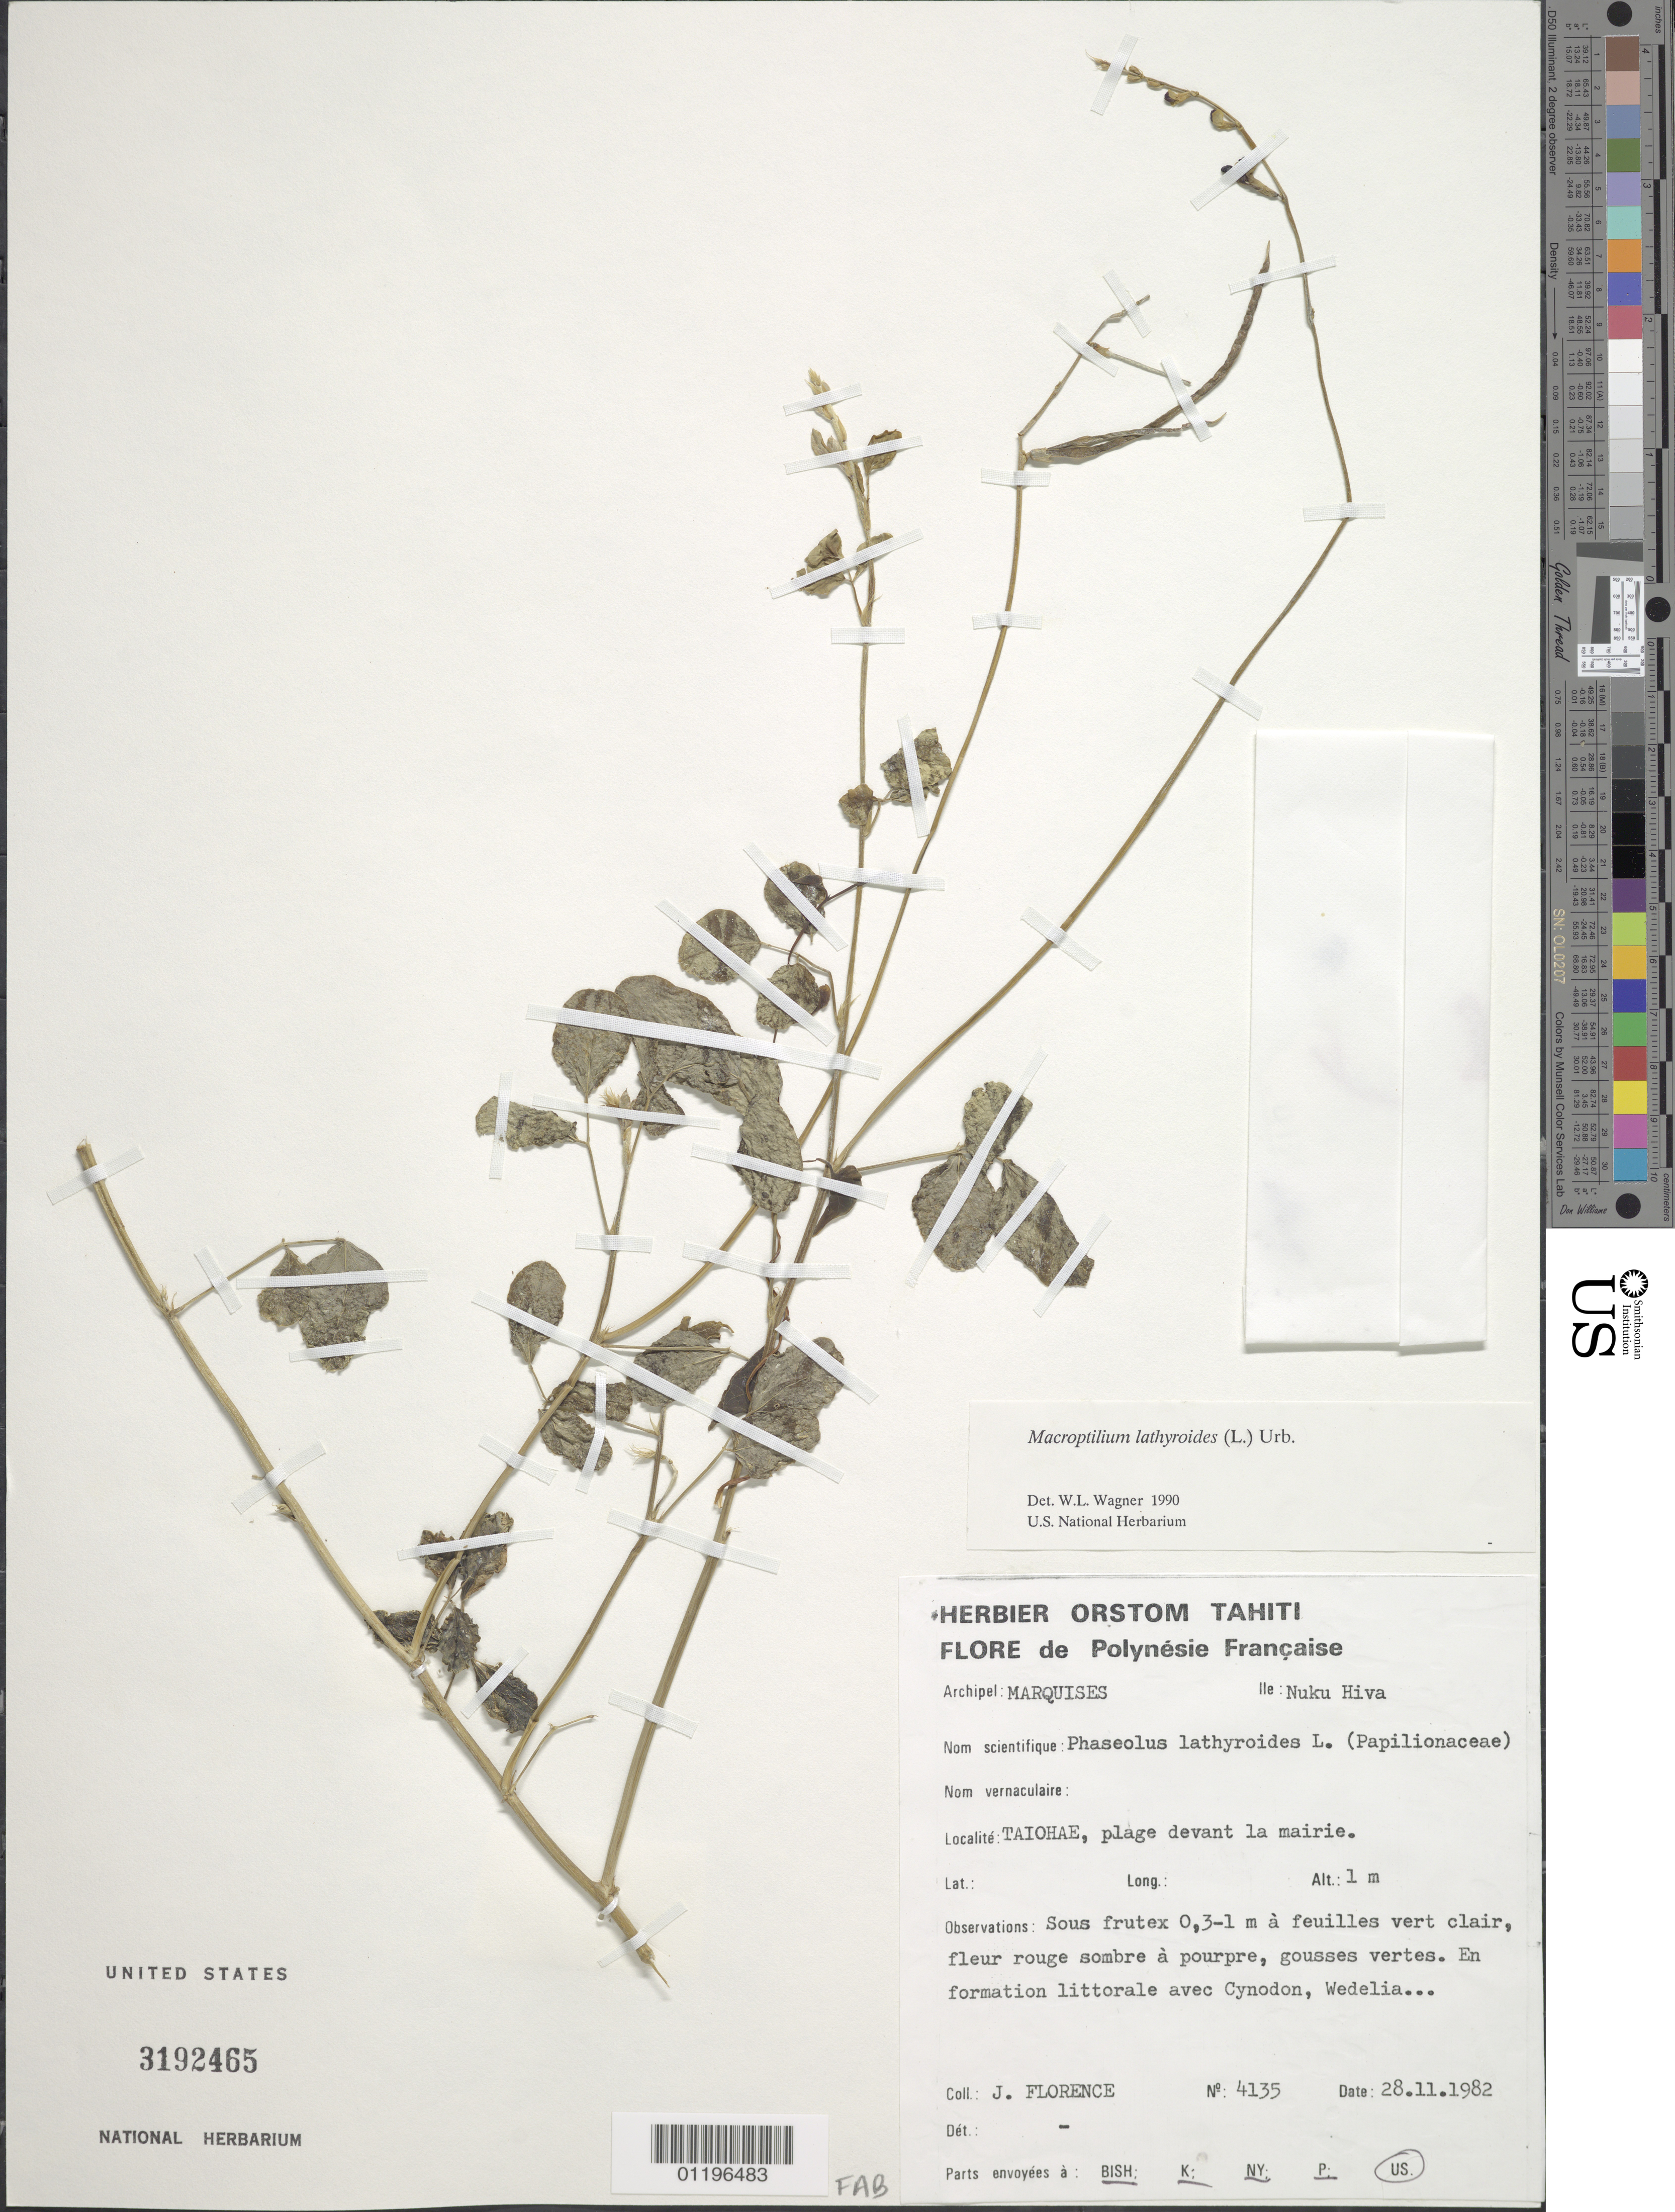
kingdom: Plantae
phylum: Tracheophyta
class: Magnoliopsida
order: Fabales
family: Fabaceae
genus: Macroptilium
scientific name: Macroptilium lathyroides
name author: (L.) Urb.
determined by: Wagner, W. L., (BOT), Smithsonian Institution - National Museum of Natural History (UNITED STATES)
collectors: J. Florence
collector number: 4135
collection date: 1982-11-28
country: French Polynesia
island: Nuku Hiva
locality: Taiohae, plage devant la mairie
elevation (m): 1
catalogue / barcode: US 3192465